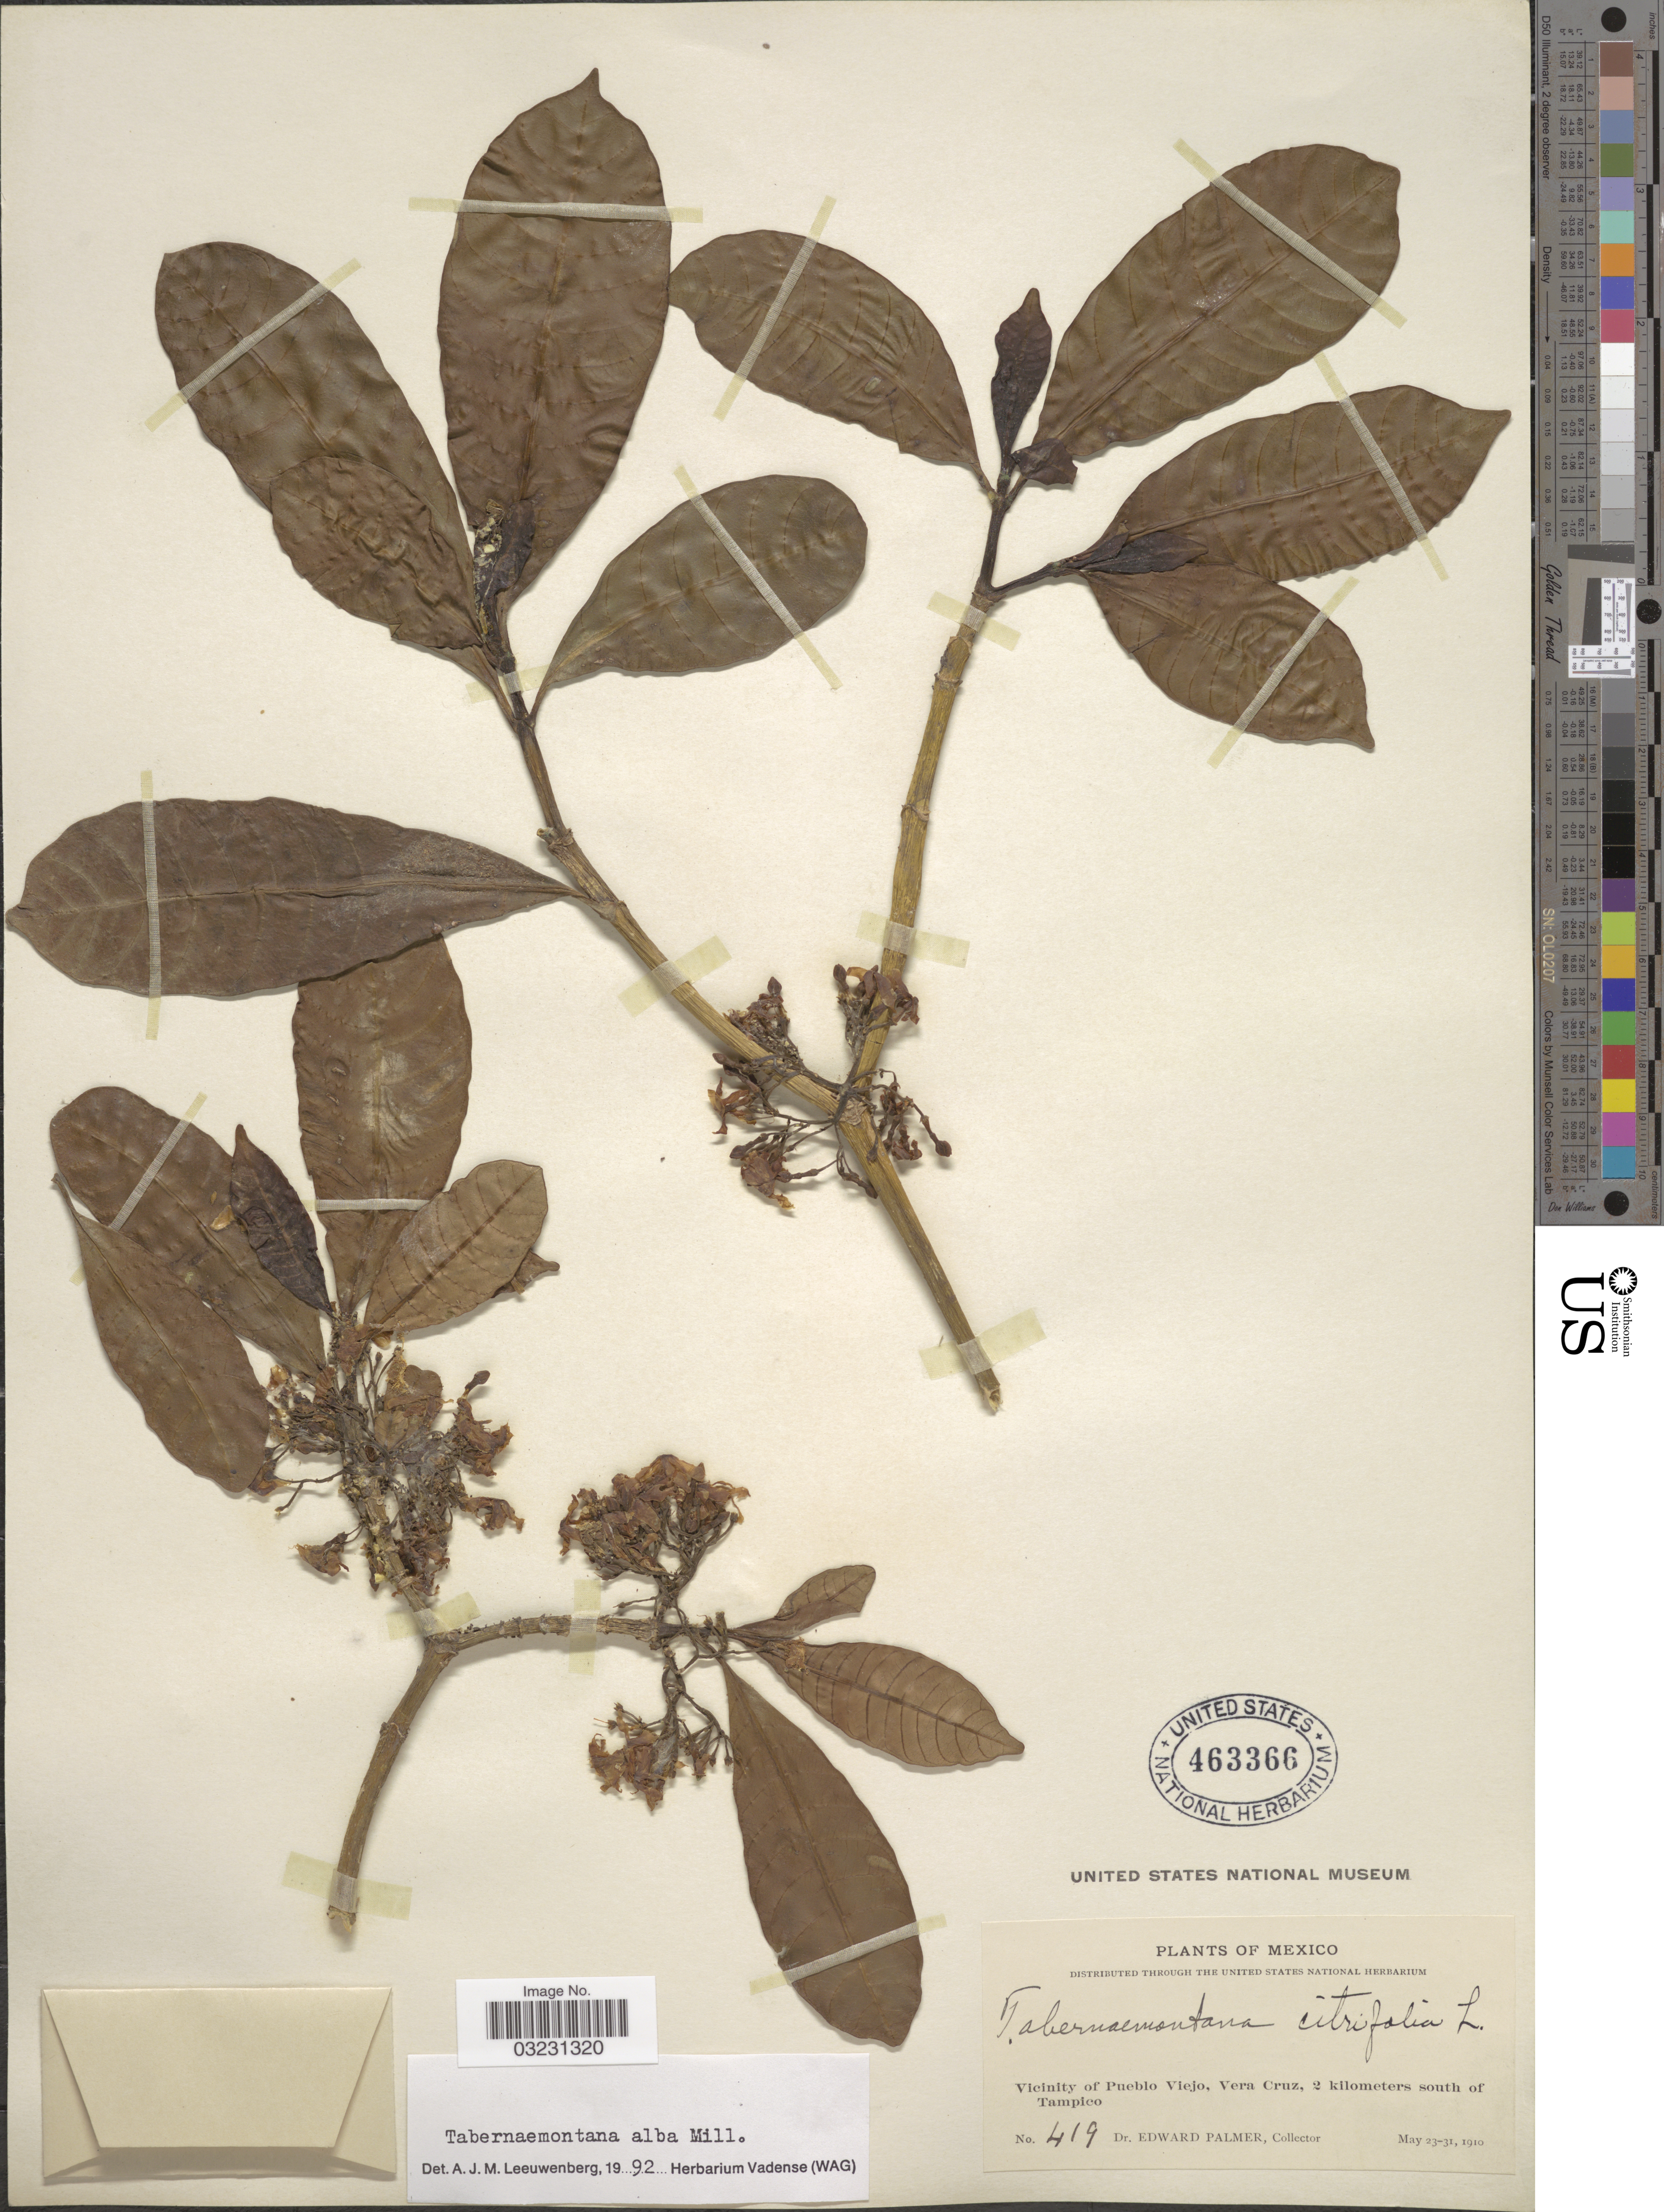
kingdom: Plantae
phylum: Tracheophyta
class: Magnoliopsida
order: Gentianales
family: Apocynaceae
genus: Tabernaemontana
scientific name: Tabernaemontana alba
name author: Mill.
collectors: E. Palmer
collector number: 419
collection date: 1910-05-23/1910-05-31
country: Mexico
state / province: Veracruz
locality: Vicinity of Pueblo Viejo, Vera Cruz, 2 kilometers south of Tampico.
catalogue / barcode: US 463366